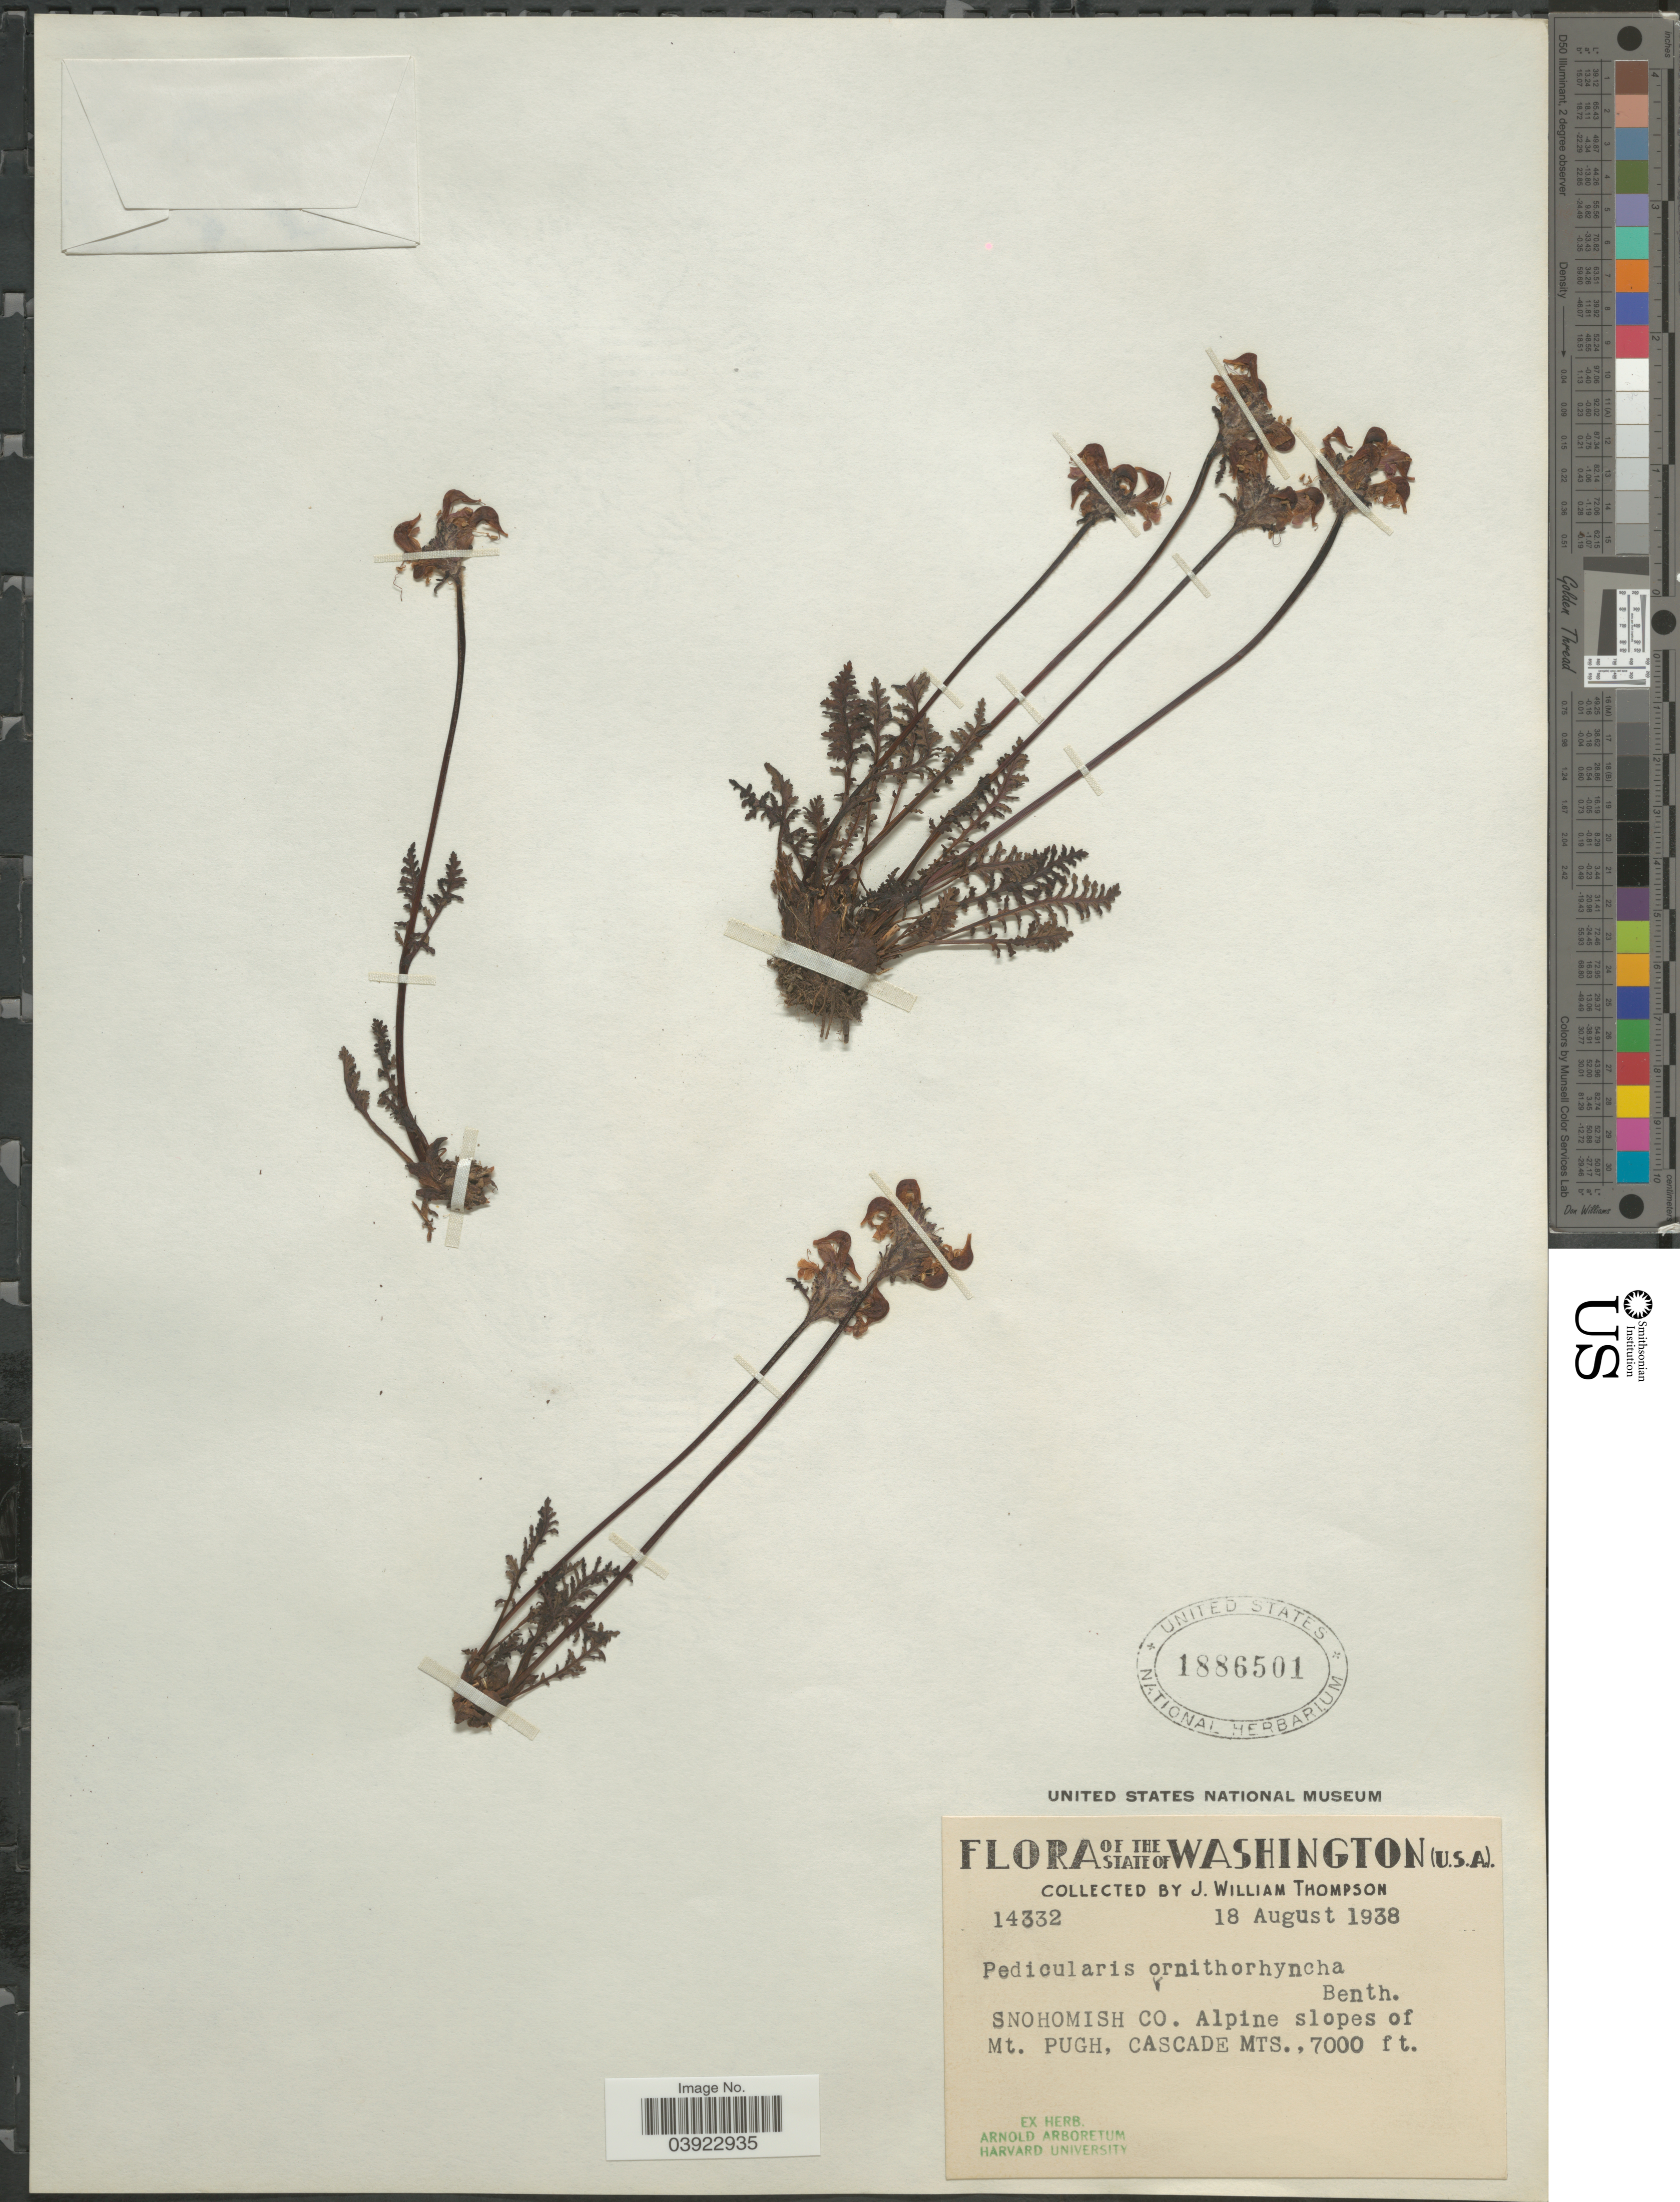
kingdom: Plantae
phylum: Tracheophyta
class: Magnoliopsida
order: Lamiales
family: Orobanchaceae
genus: Pedicularis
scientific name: Pedicularis ornithorhyncha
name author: Benth.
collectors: J. W. Thompson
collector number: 14332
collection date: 1938-08-18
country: United States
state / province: Washington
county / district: Snohomish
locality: Snohomish Co. Alpine slopes of Mt. Pugh, Cascade Mts.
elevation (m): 2134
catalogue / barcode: US 1886501